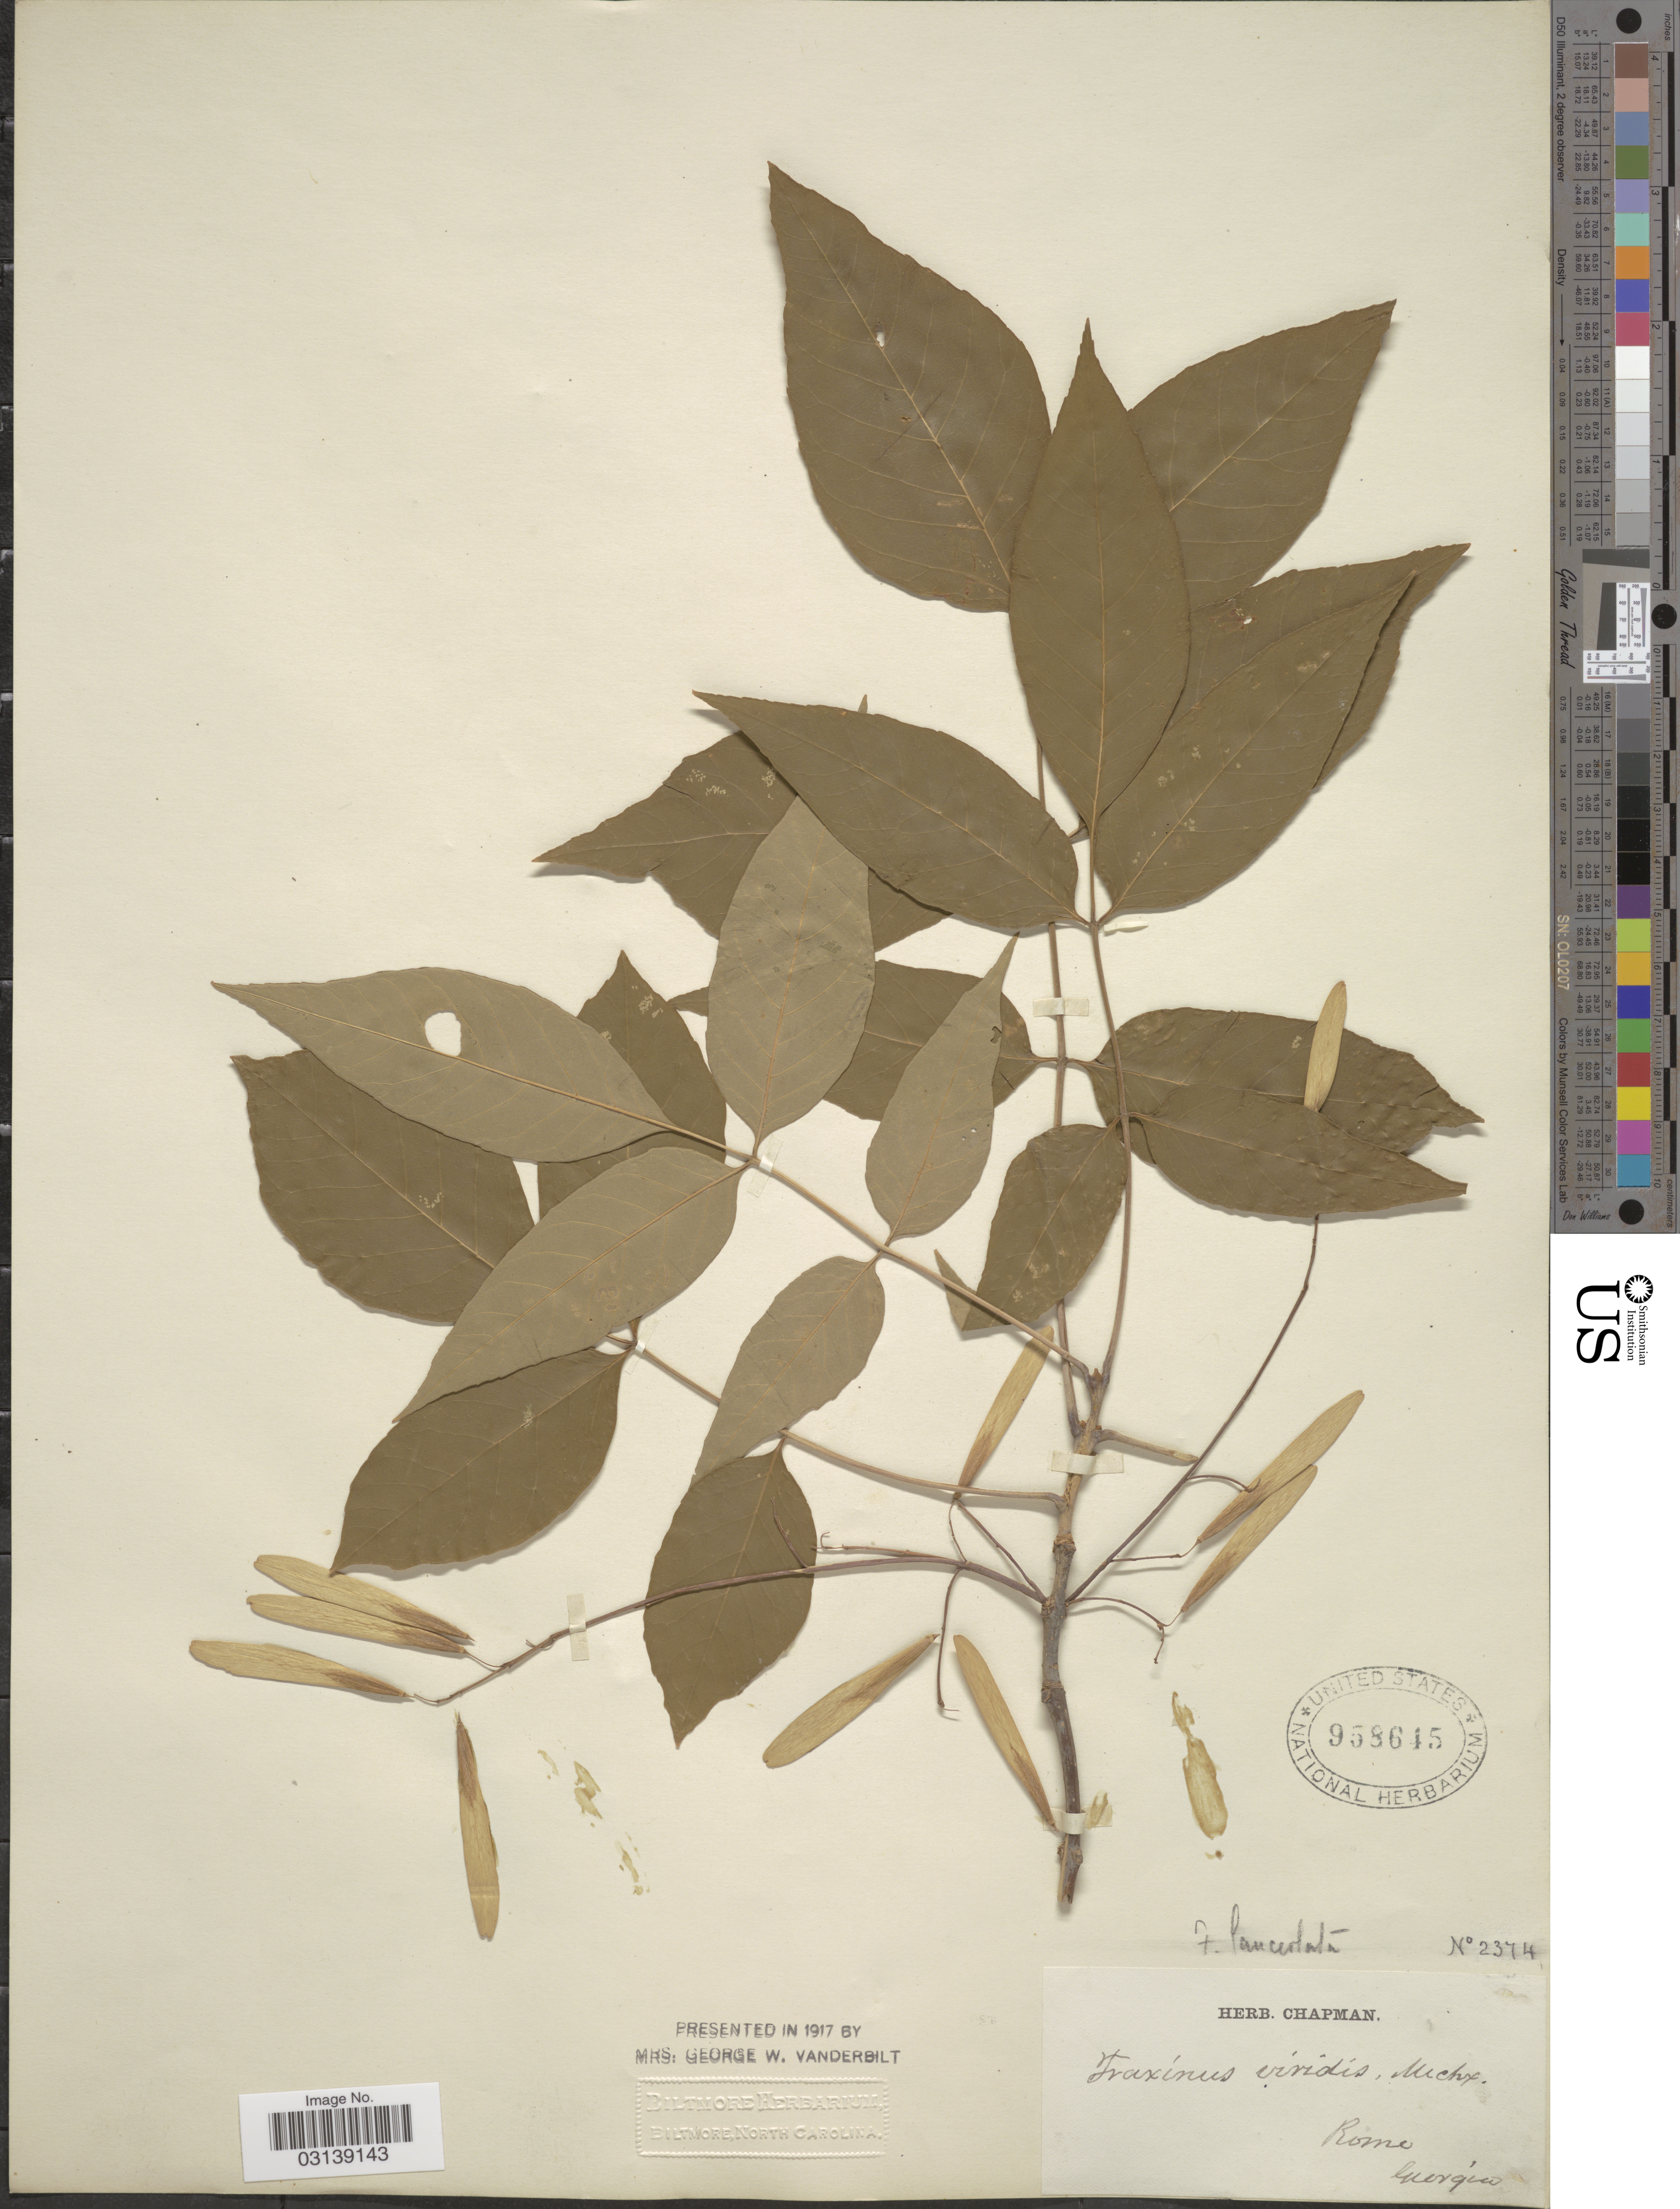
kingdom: Plantae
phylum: Tracheophyta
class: Magnoliopsida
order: Lamiales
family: Oleaceae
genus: Fraxinus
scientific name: Fraxinus pennsylvanica var. lanceolata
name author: Sarg.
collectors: ex herb. Chapman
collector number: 2374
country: United States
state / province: Georgia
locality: Rome.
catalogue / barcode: US 958645